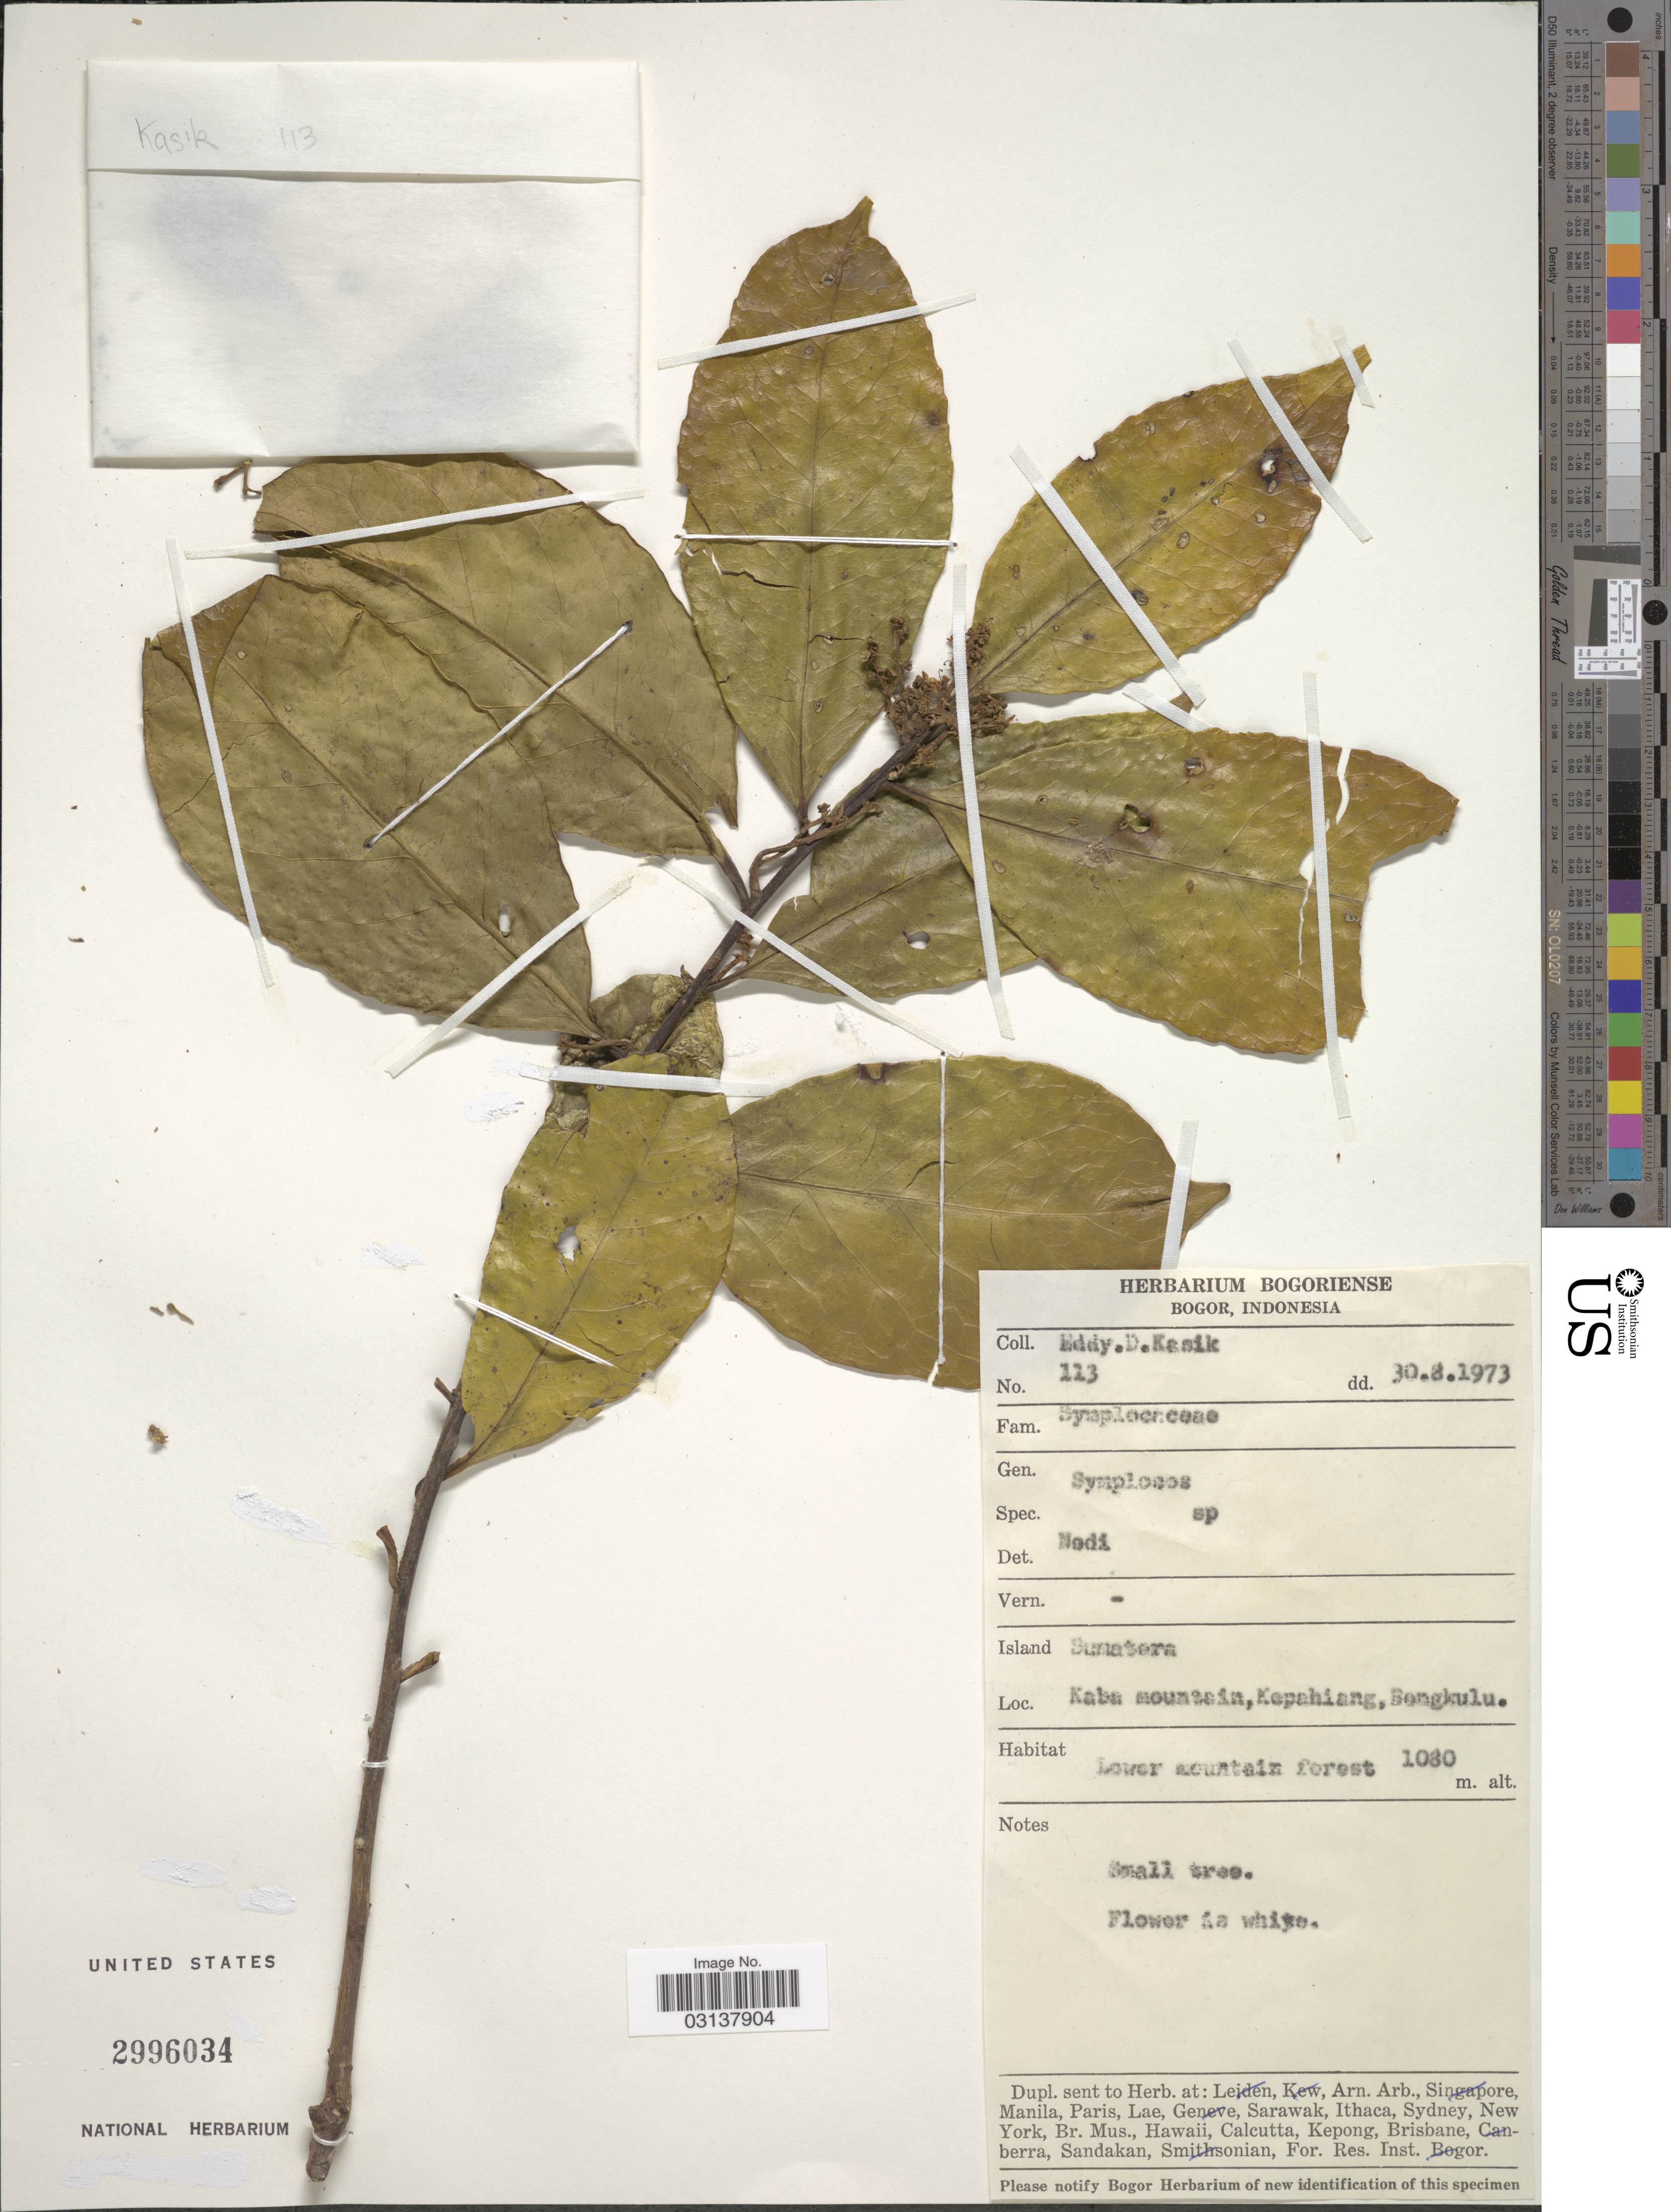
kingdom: Plantae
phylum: Tracheophyta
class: Magnoliopsida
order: Ericales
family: Symplocaceae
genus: Symplocos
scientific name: Symplocos sp.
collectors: E. Kasik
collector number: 113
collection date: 1973-08-30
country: Indonesia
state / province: Sumatra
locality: Island Sumatra. Kabu mountain, Kepahiang, Bengkulu.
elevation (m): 1030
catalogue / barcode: US 2996034